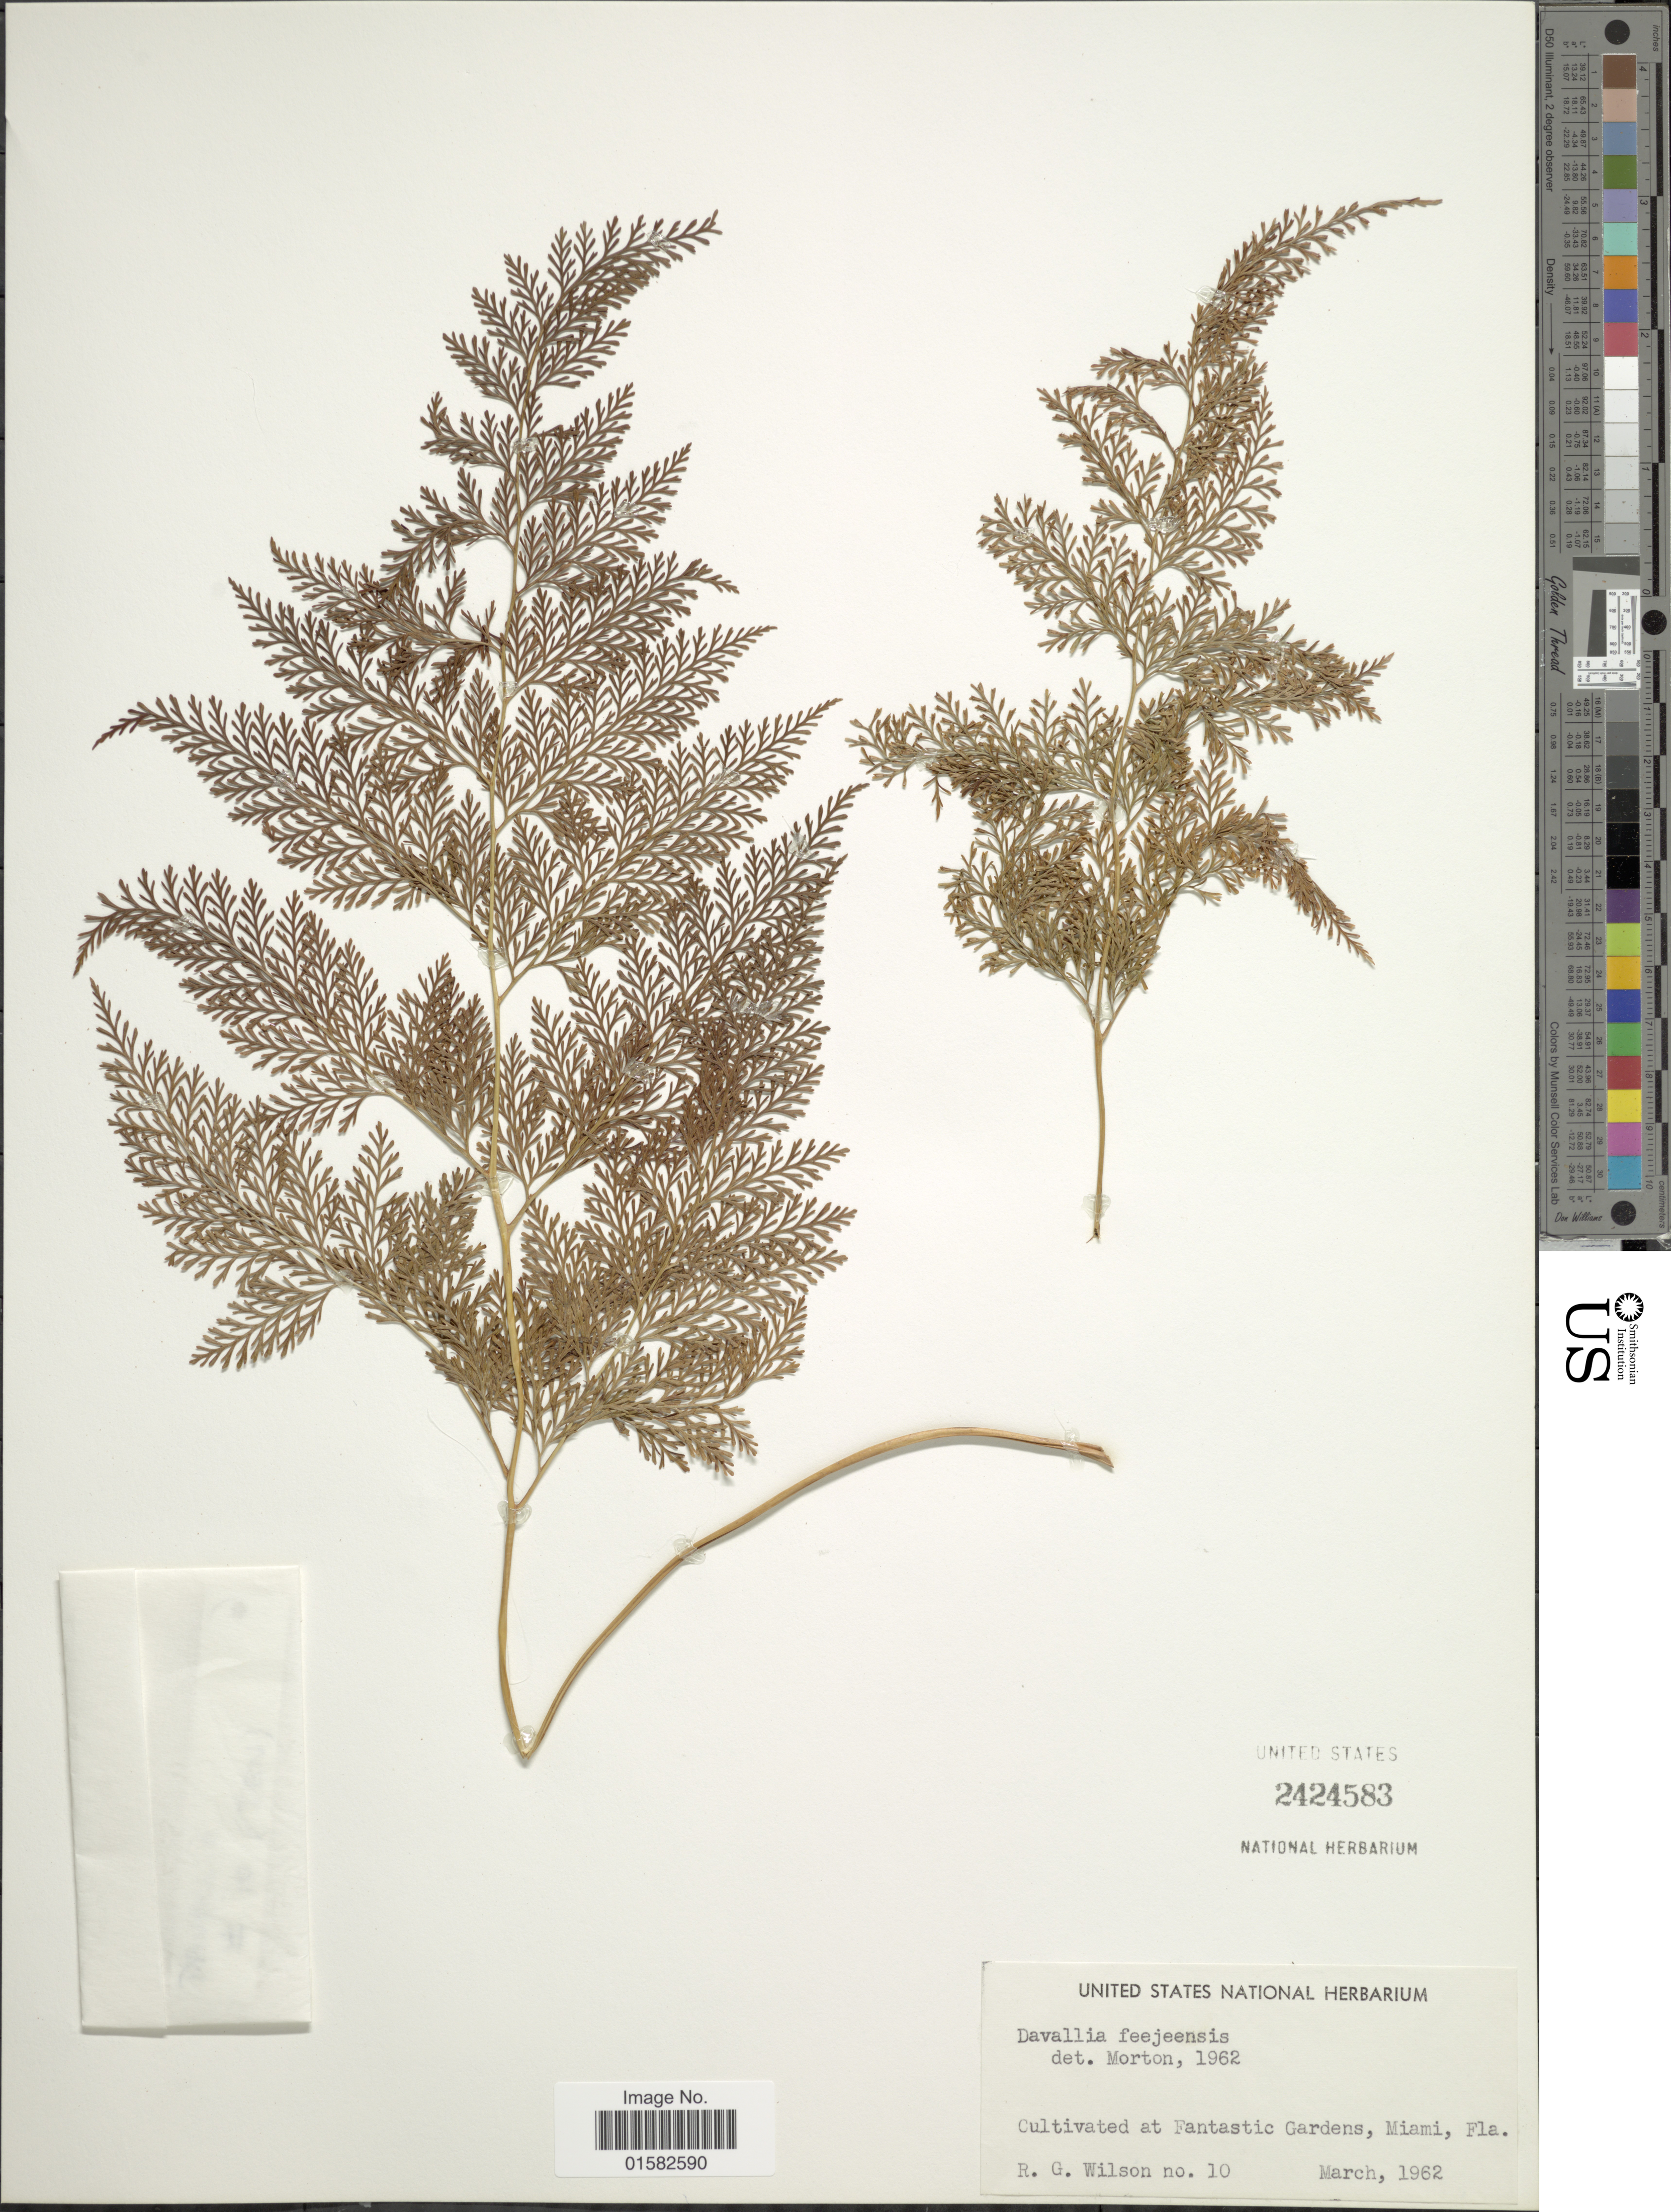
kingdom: Plantae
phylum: Tracheophyta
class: Polypodiopsida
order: Polypodiales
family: Davalliaceae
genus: Davallia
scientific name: Davallia fejeensis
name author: Hook.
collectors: R. G. Wilson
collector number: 10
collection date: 1962-03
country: United States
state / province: Florida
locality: Cultivated at Fantastich Gardens, Miami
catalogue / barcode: US 2424583